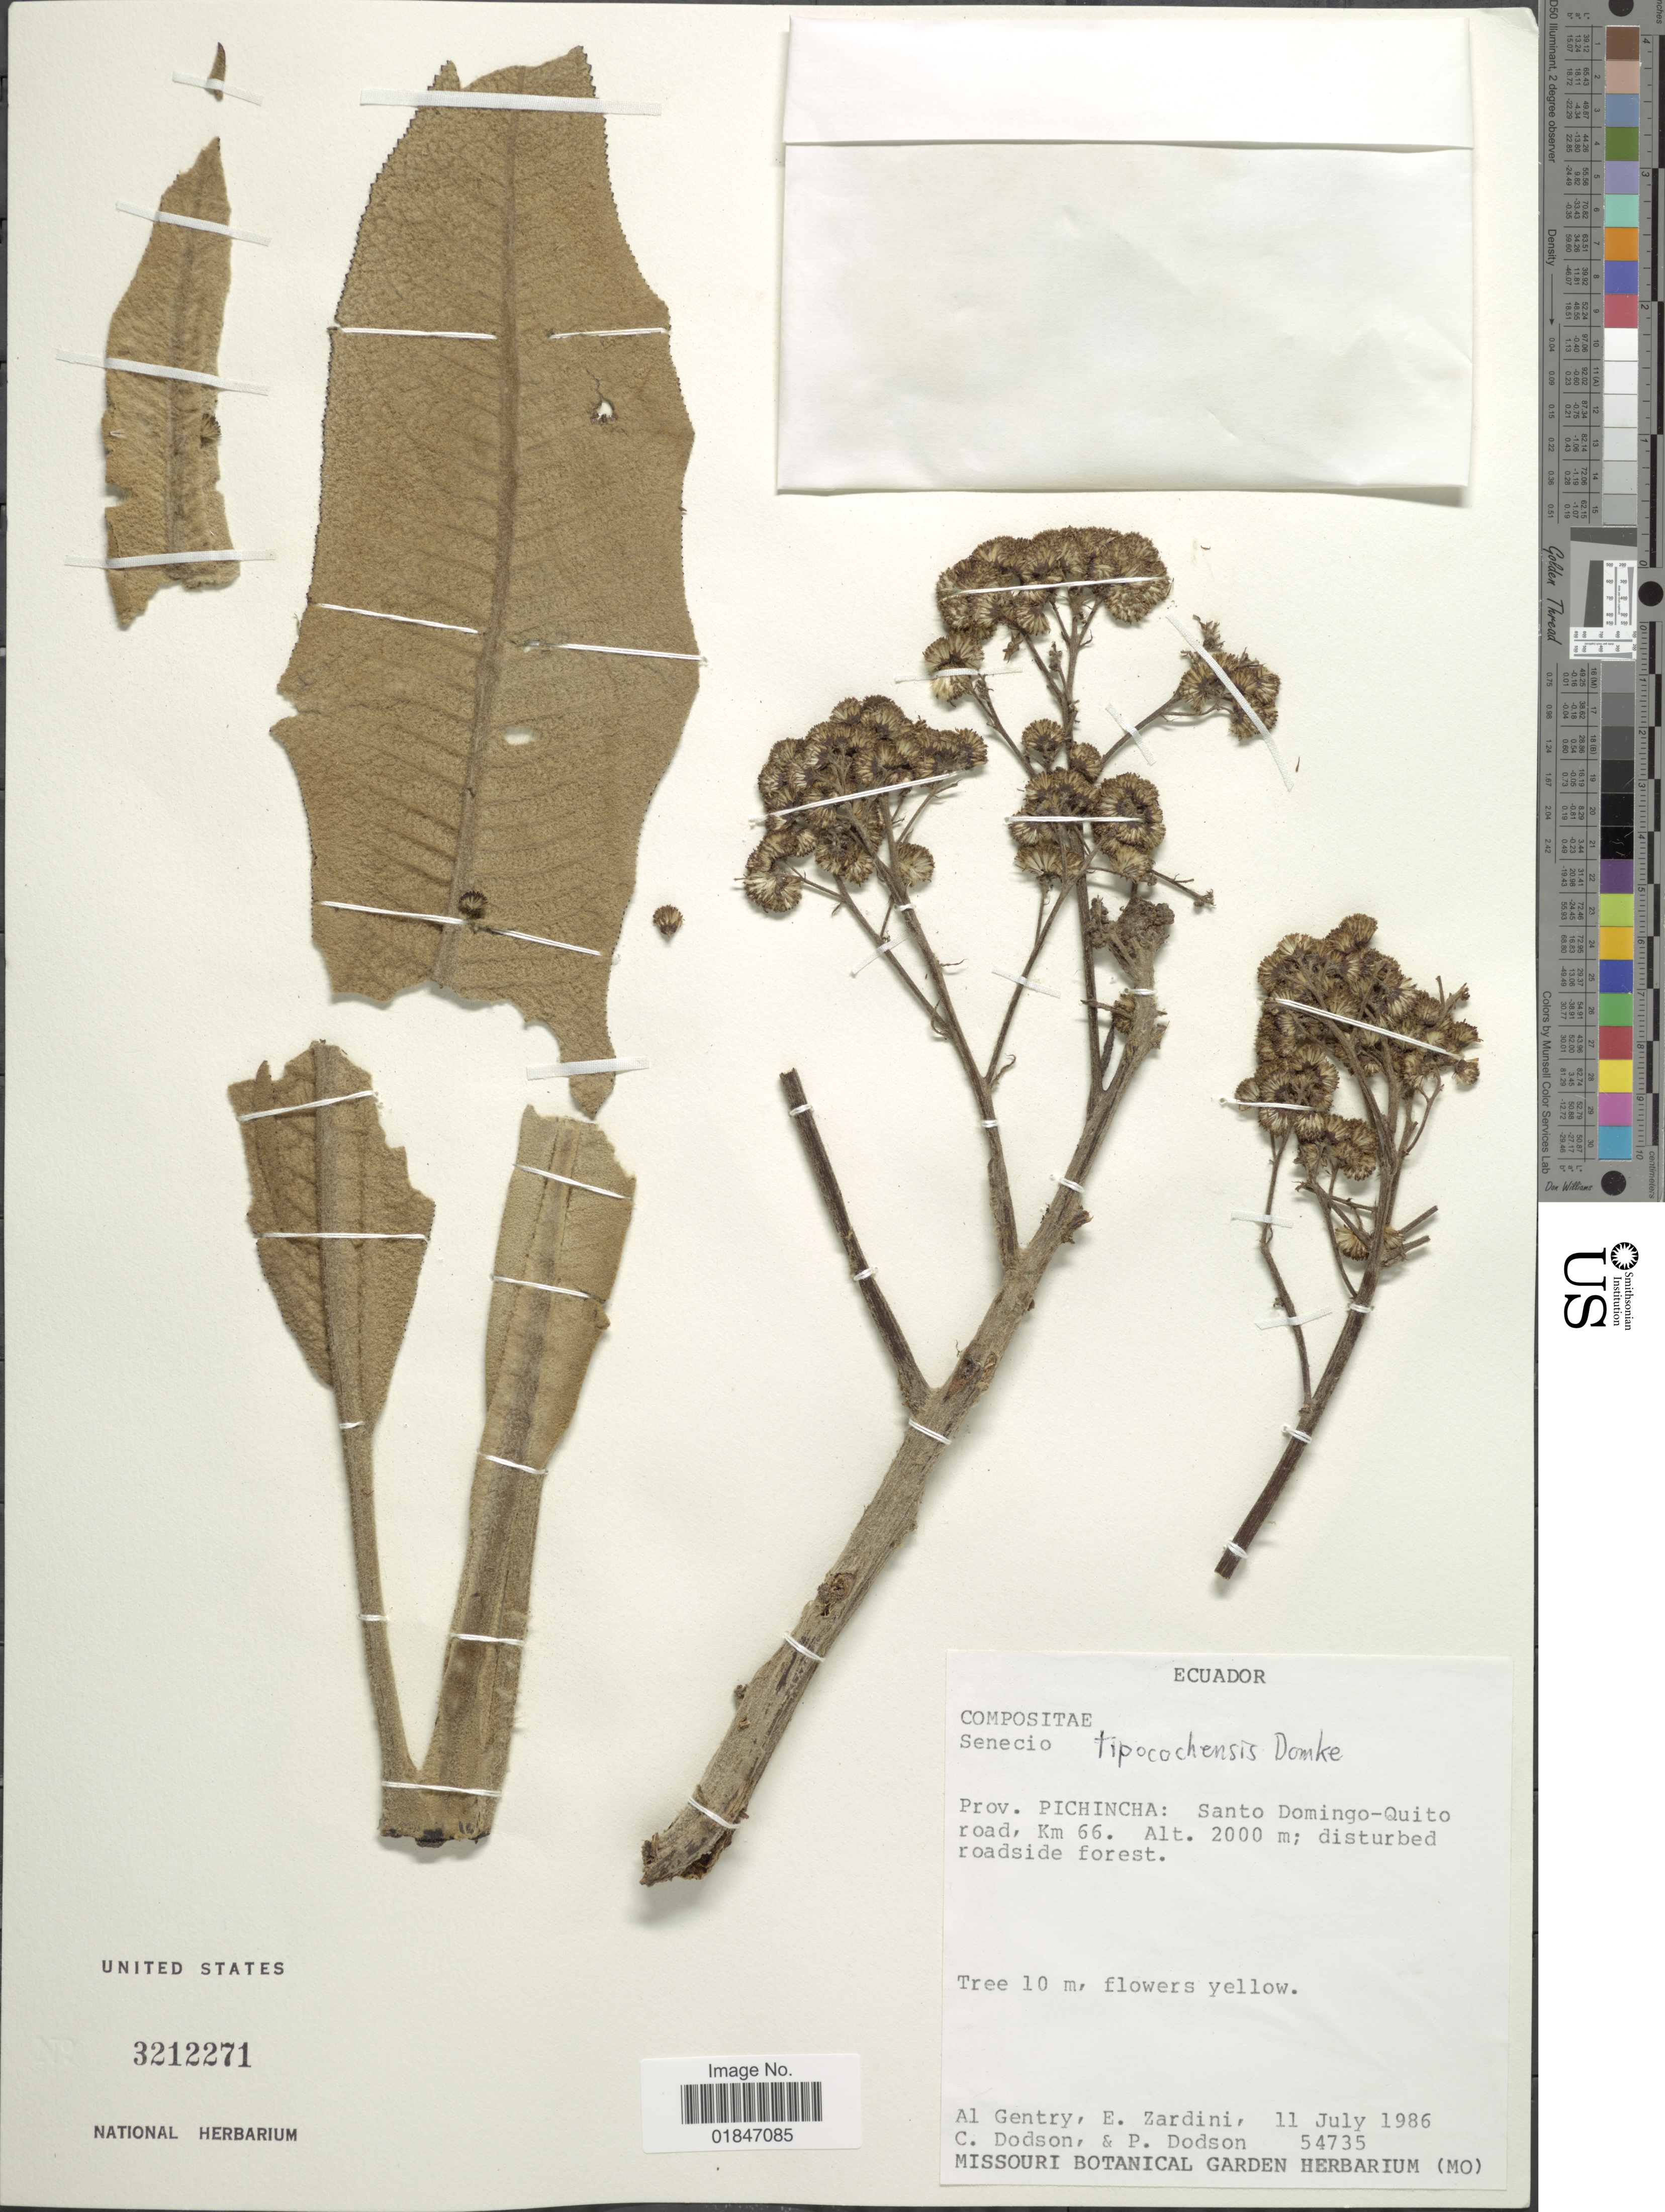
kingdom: Plantae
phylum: Tracheophyta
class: Magnoliopsida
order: Asterales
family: Asteraceae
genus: Dendrophorbium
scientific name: Dendrophorbium tipocochense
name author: (Domke) B. Nord.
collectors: A. H. Gentry, E. M. Zardini, C. Dodson & P. M. Dodson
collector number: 54735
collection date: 1986-07-11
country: Ecuador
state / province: Pichincha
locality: Prov. Pichincha: Santo Domingo-Quito road, Km 66.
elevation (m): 2000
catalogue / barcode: US 3212271